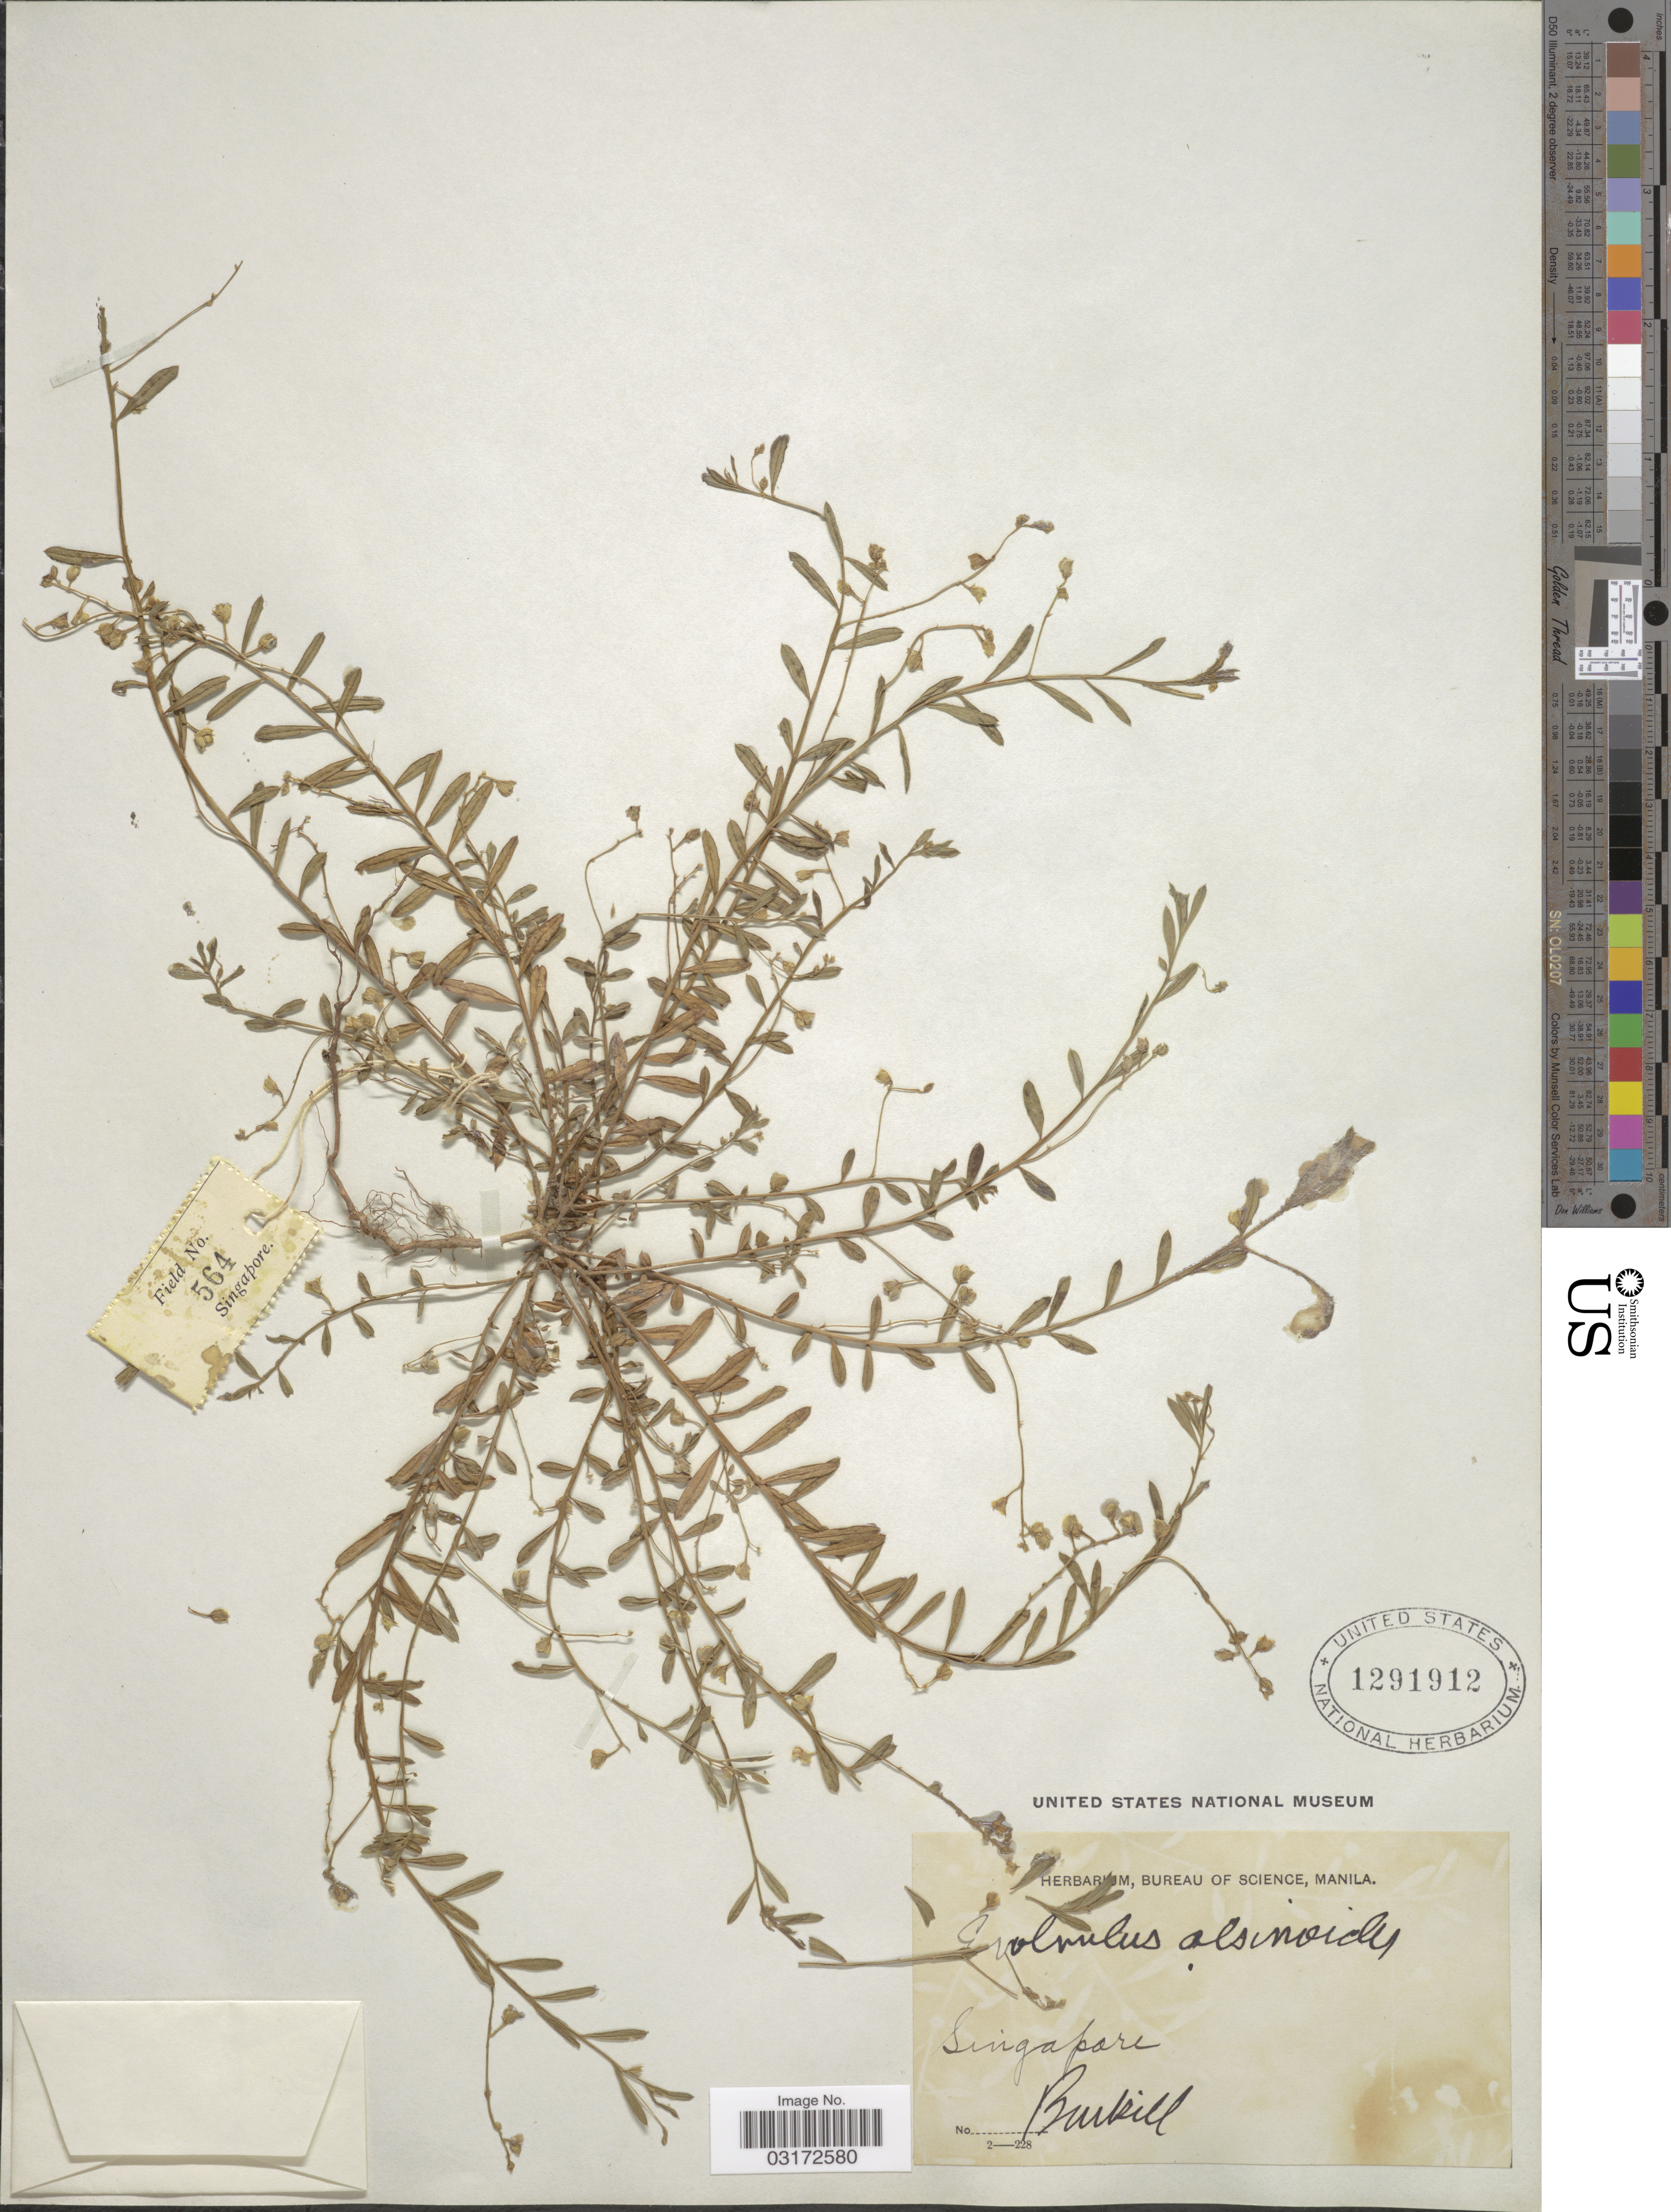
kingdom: Plantae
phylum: Tracheophyta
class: Magnoliopsida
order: Solanales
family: Convolvulaceae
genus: Evolvulus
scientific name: Evolvulus alsinoides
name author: (L.) L.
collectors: Burkill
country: Singapore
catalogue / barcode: US 1291912